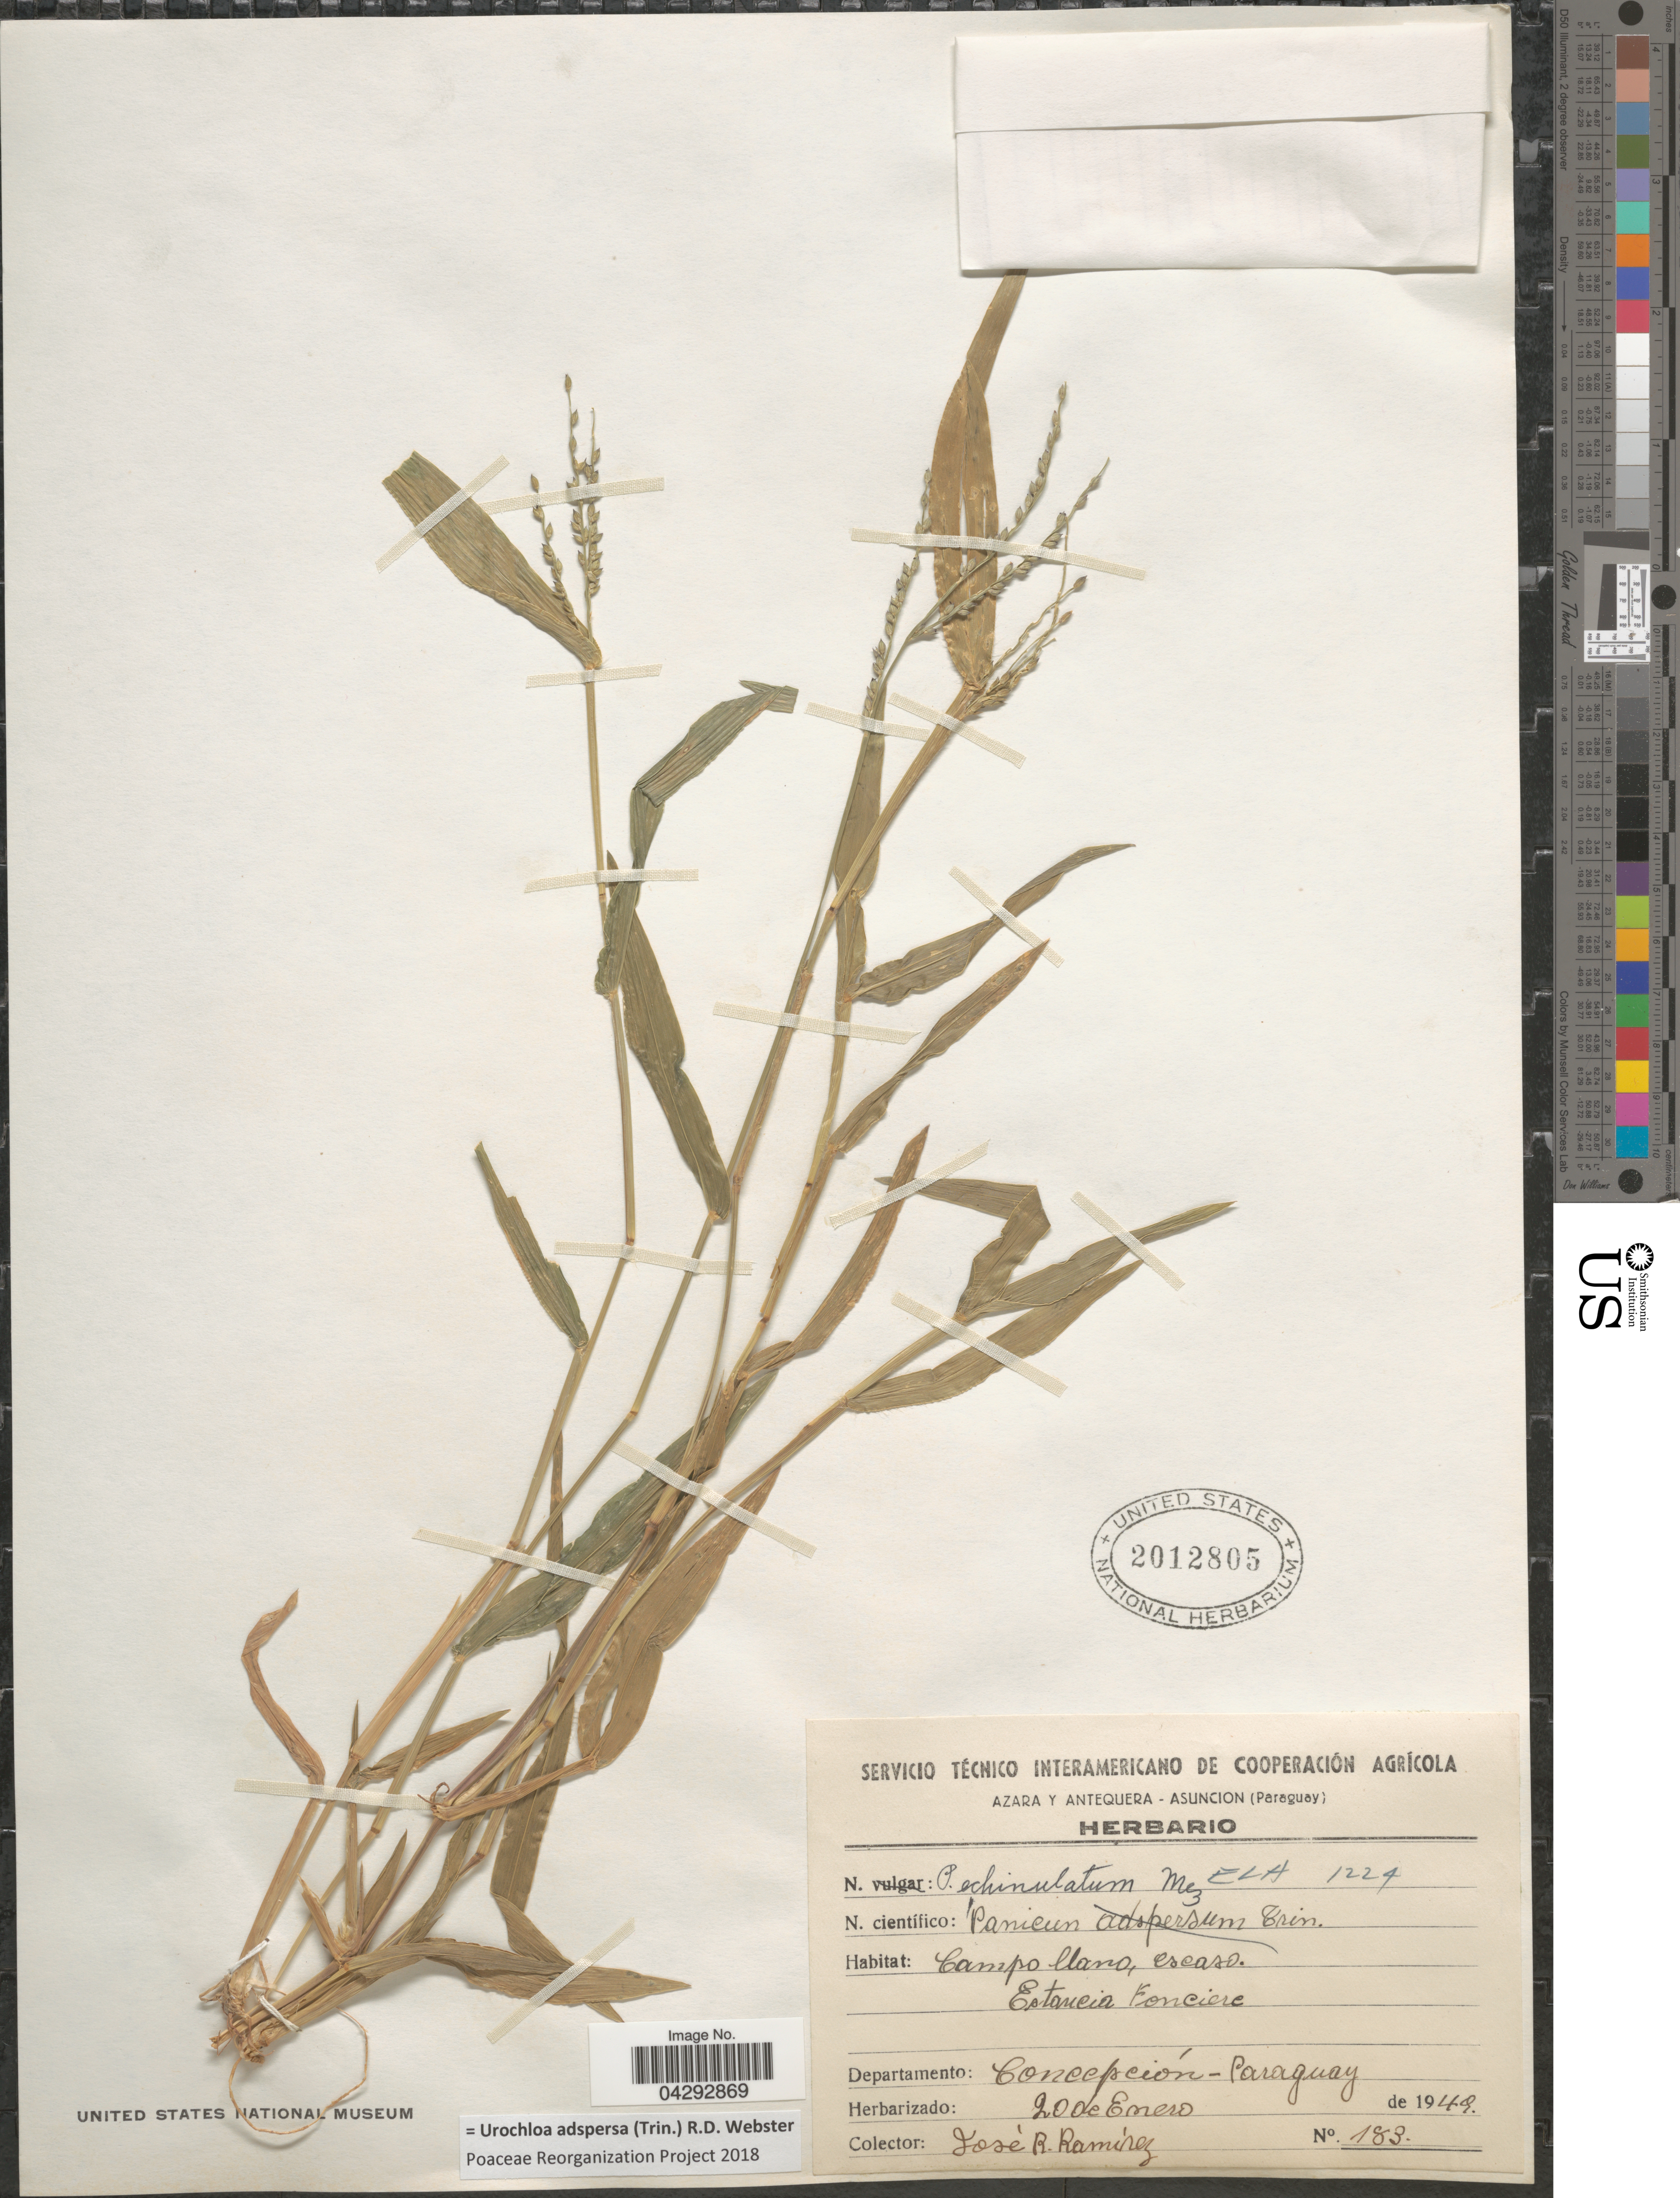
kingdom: Plantae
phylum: Tracheophyta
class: Liliopsida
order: Poales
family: Poaceae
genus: Urochloa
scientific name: Urochloa adspersa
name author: (Trin.) R.D. Webster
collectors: J. Ramírez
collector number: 183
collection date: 1949-01-20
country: Paraguay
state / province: Concepcion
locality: Campo llano, escaso. Estancia Fonciere. Departamento: Concepción.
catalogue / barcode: US 2012805